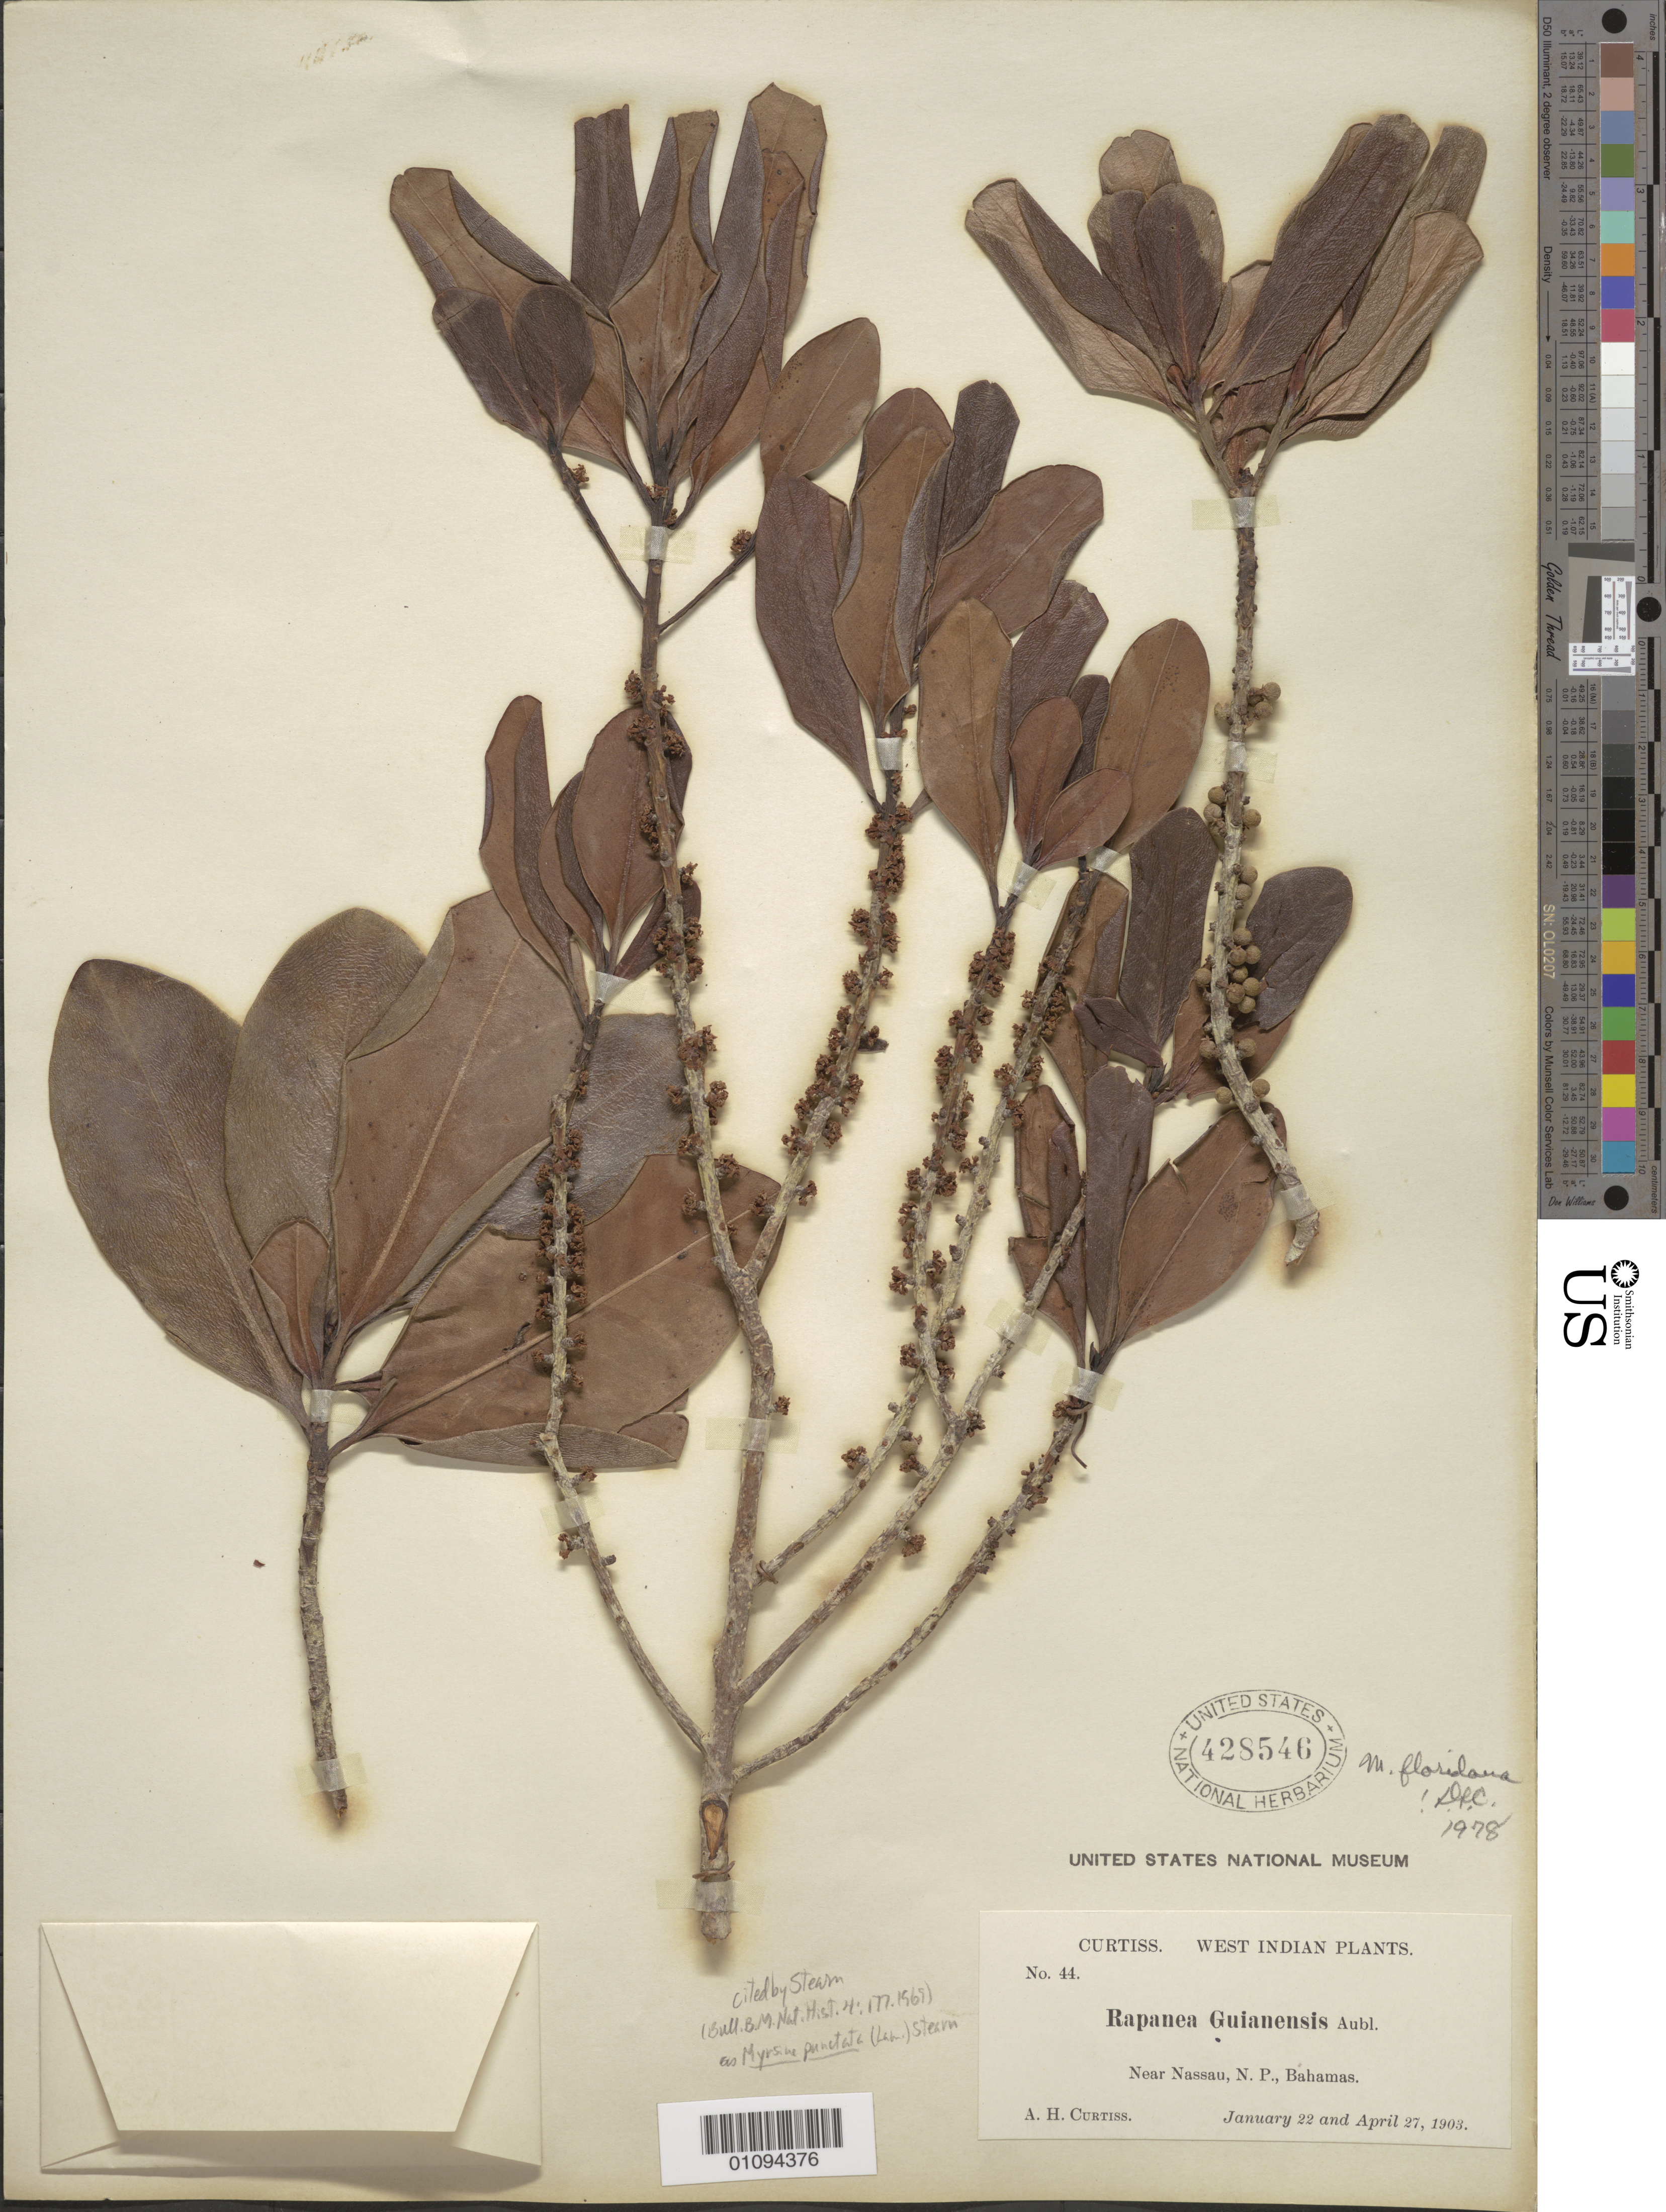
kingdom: Plantae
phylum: Tracheophyta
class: Magnoliopsida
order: Ericales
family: Primulaceae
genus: Myrsine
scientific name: Myrsine punctata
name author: (H. Lév.) Wilbur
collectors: A. H. Curtiss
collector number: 44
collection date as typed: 22 Jan 1903 and 27 Apr 1903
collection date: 1903-01-22,1903-04-27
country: Bahamas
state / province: New Providence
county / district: Nassau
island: New Providence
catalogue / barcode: US 428546